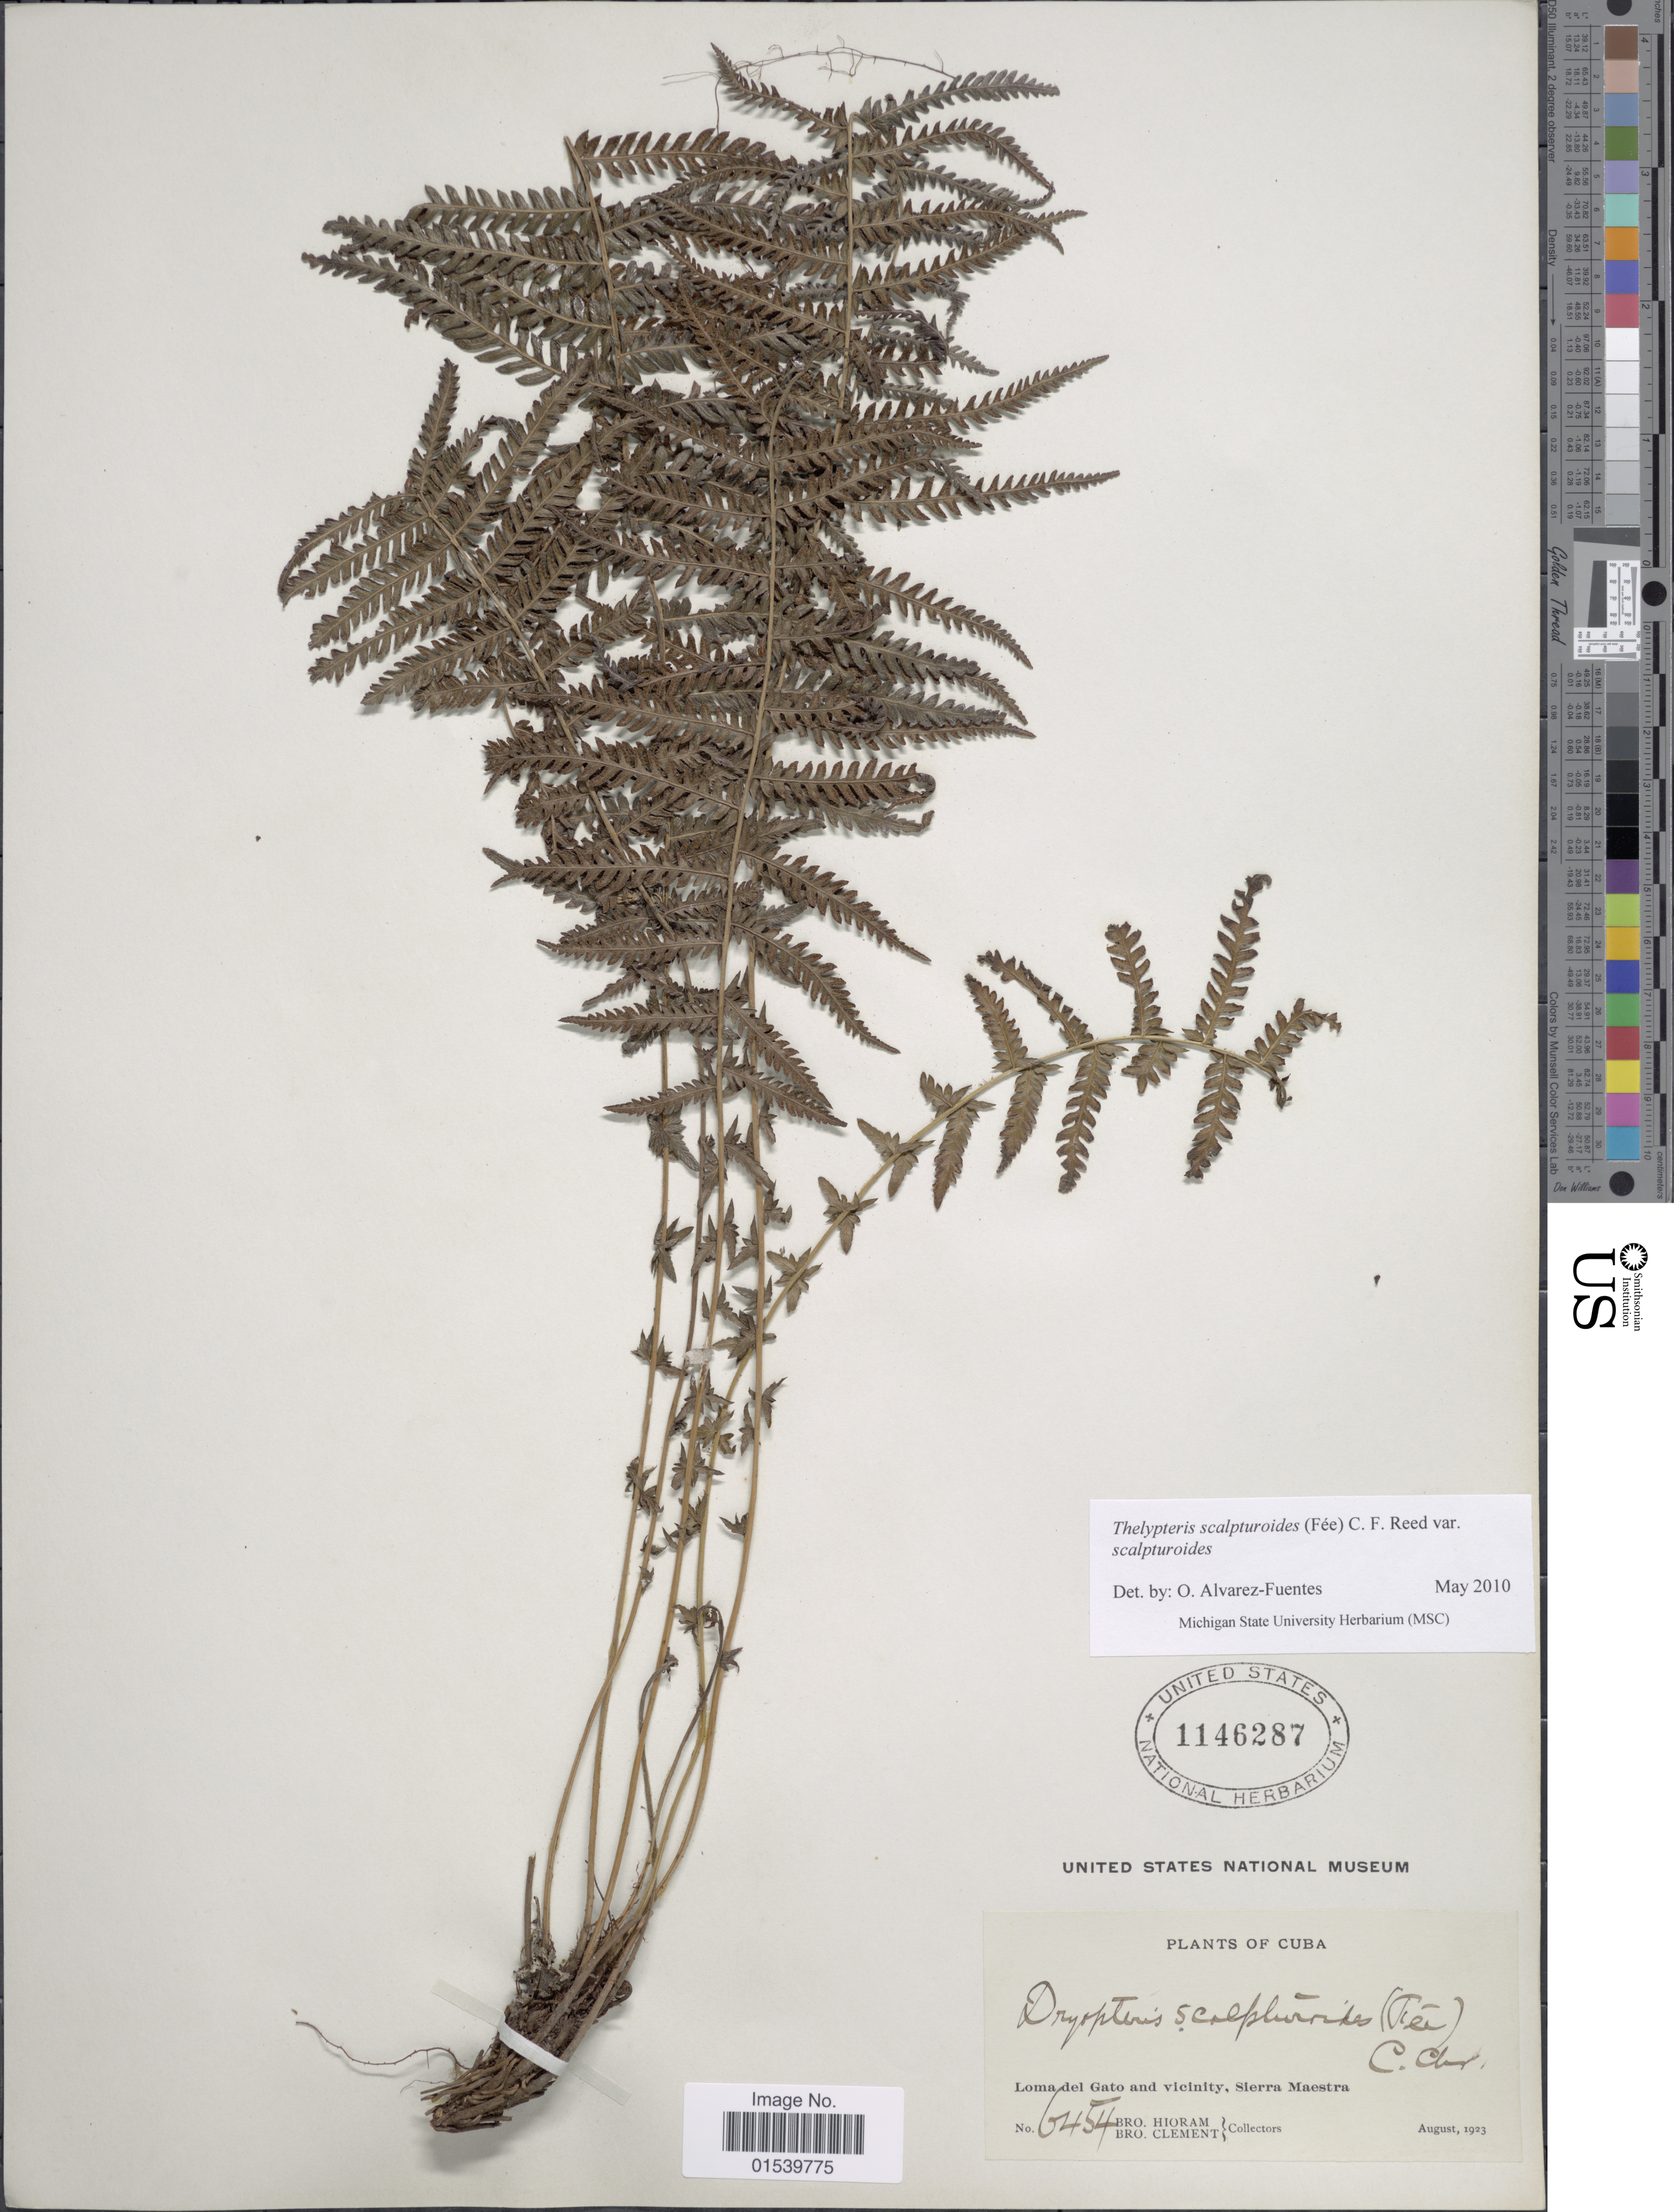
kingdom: Plantae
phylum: Tracheophyta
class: Polypodiopsida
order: Polypodiales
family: Thelypteridaceae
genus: Amauropelta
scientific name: Amauropelta scalpturoides (Fée) comb. nov., ined 2015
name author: (Fée)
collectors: Bro. Hioram & B. Clement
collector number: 6454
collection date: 1923-08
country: Cuba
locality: Loma del Gato and vicinity, Sierra Maestra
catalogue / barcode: US 1146287